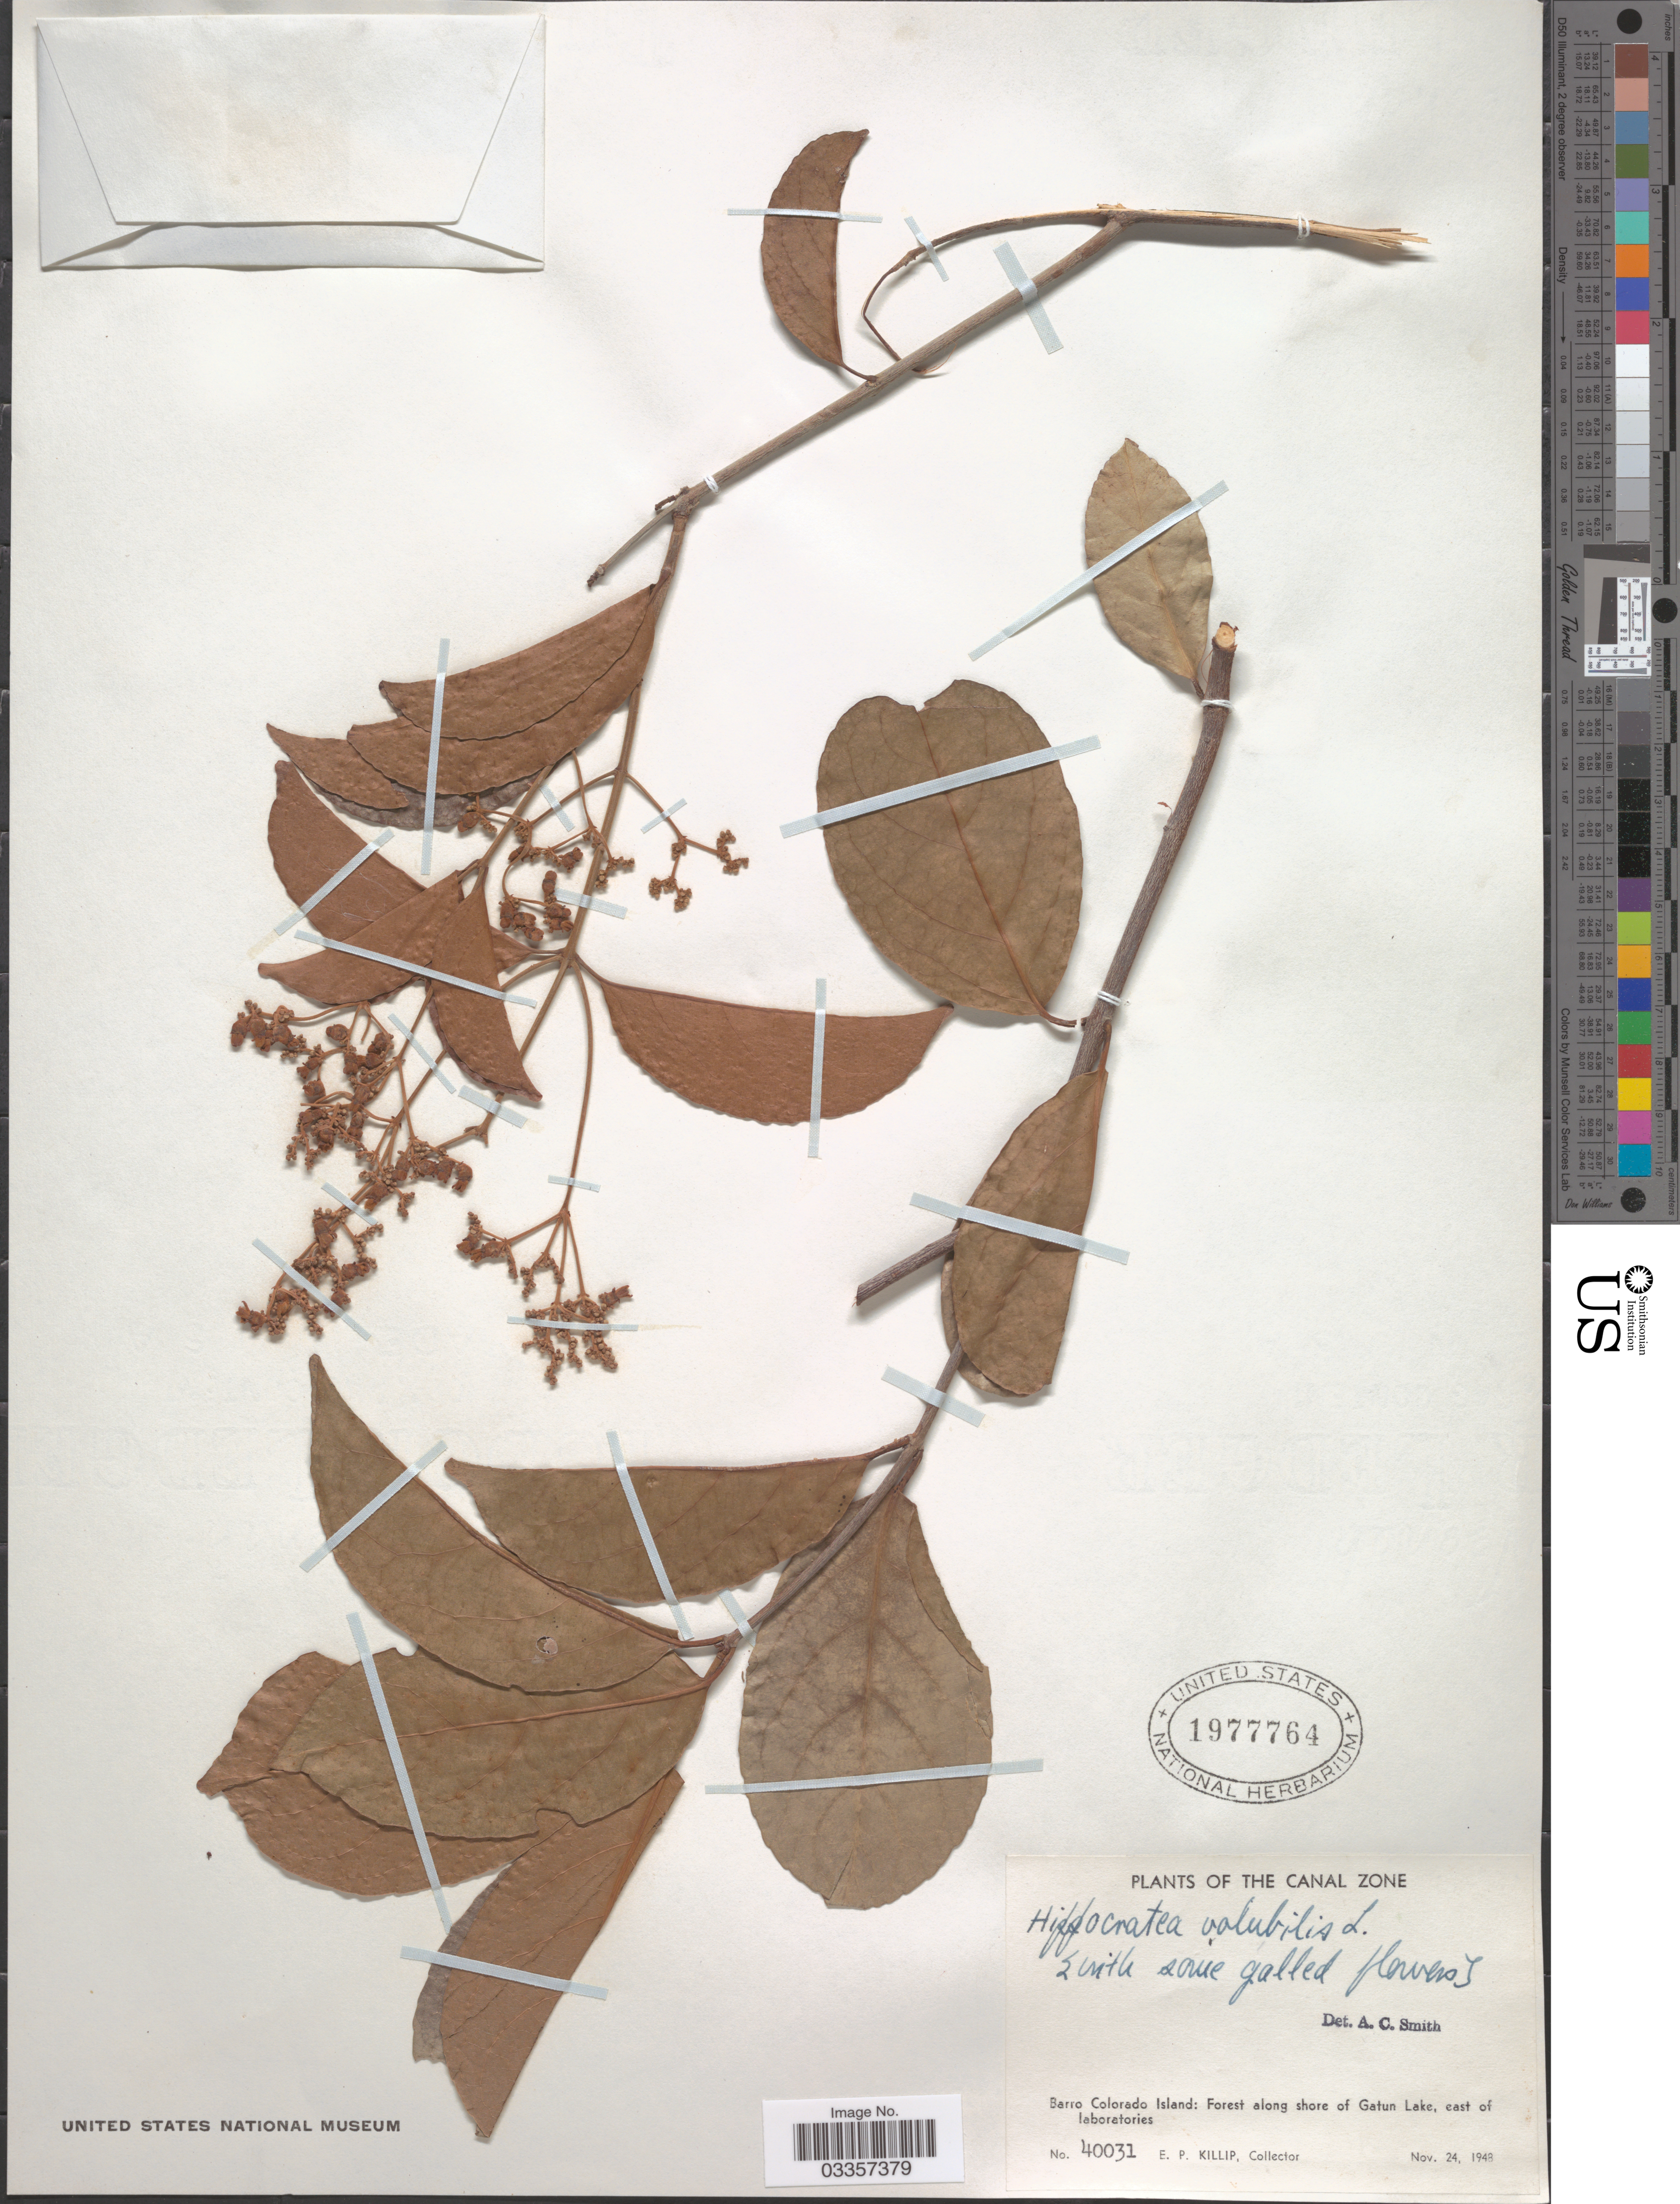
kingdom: Plantae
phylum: Tracheophyta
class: Magnoliopsida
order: Celastrales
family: Celastraceae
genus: Hippocratea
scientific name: Hippocratea volubilis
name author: L.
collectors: E. P. Killip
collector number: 40031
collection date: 1948-11-24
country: Panama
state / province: Panamá Oeste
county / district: Canal Zone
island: Barro Colorado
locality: The Canal Zone. Barro Colorado Island: Forest along shore of Gatun Lake, east of laboratories.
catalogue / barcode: US 1977764